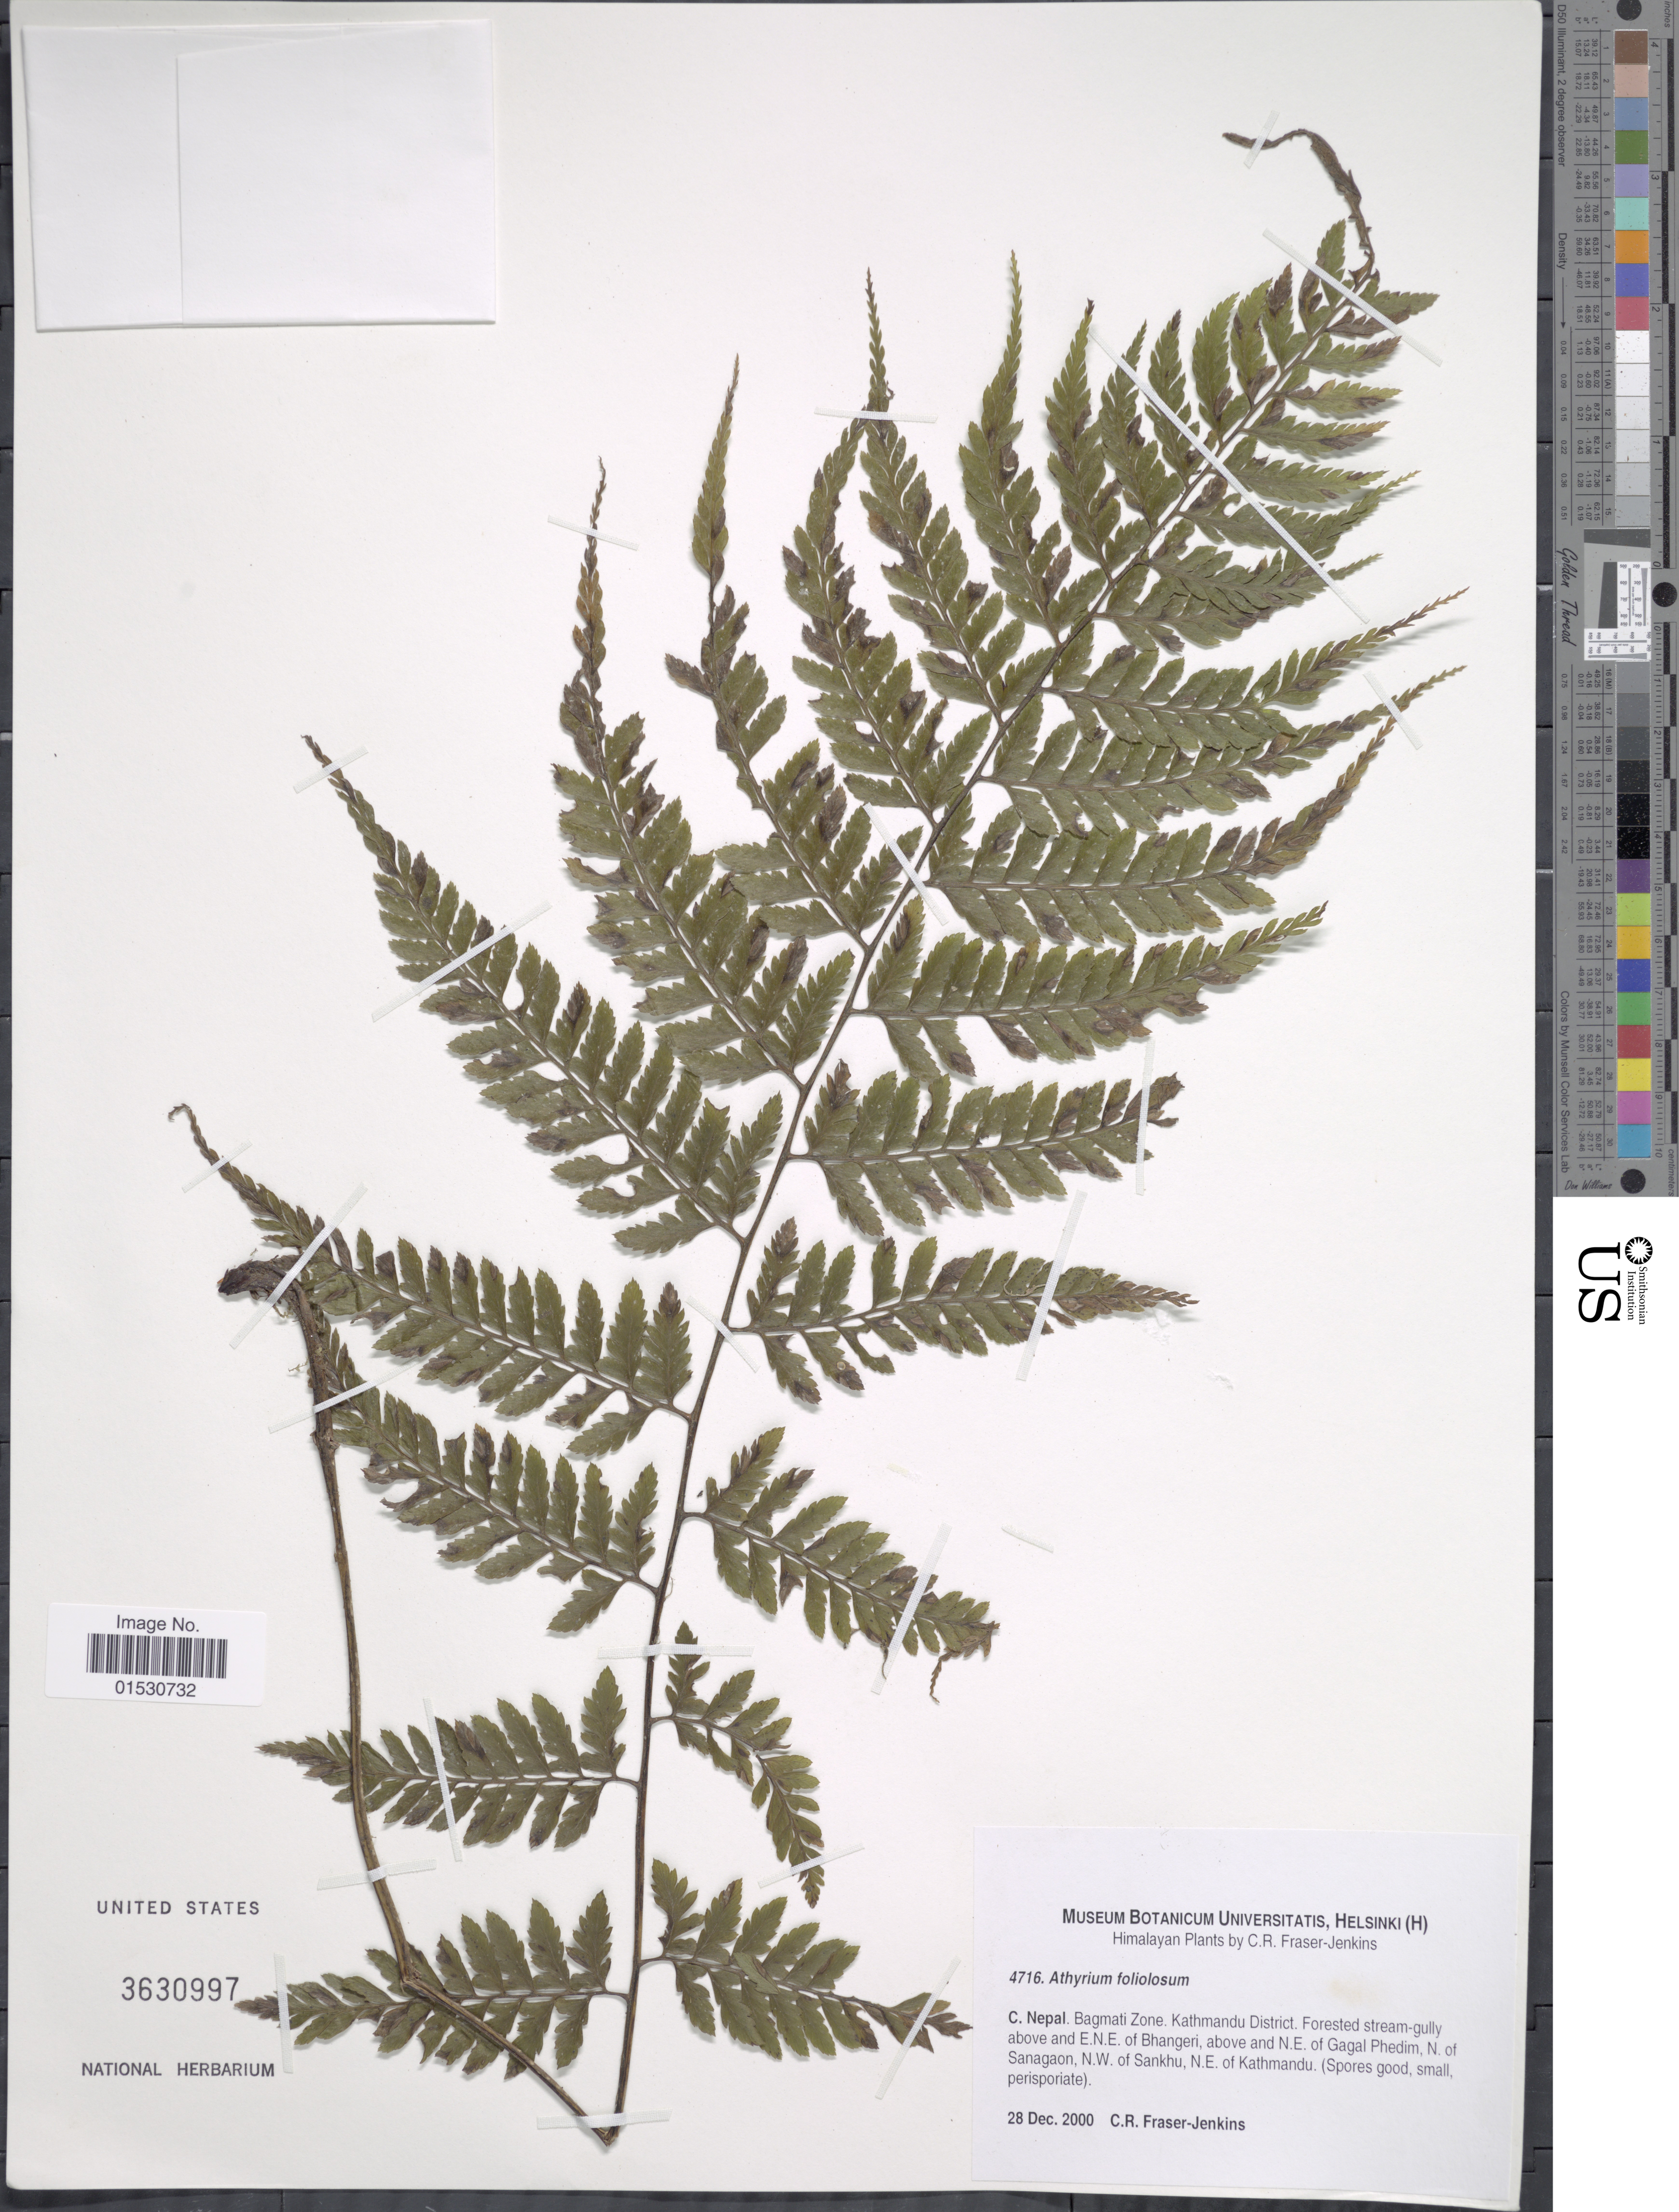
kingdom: Plantae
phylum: Tracheophyta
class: Polypodiopsida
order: Polypodiales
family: Athyriaceae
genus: Athyrium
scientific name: Athyrium foliolosum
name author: (Wall.) T. Moore ex Sm.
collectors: C. R. Fraser-Jenkins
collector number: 4716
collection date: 2000-12-28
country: Nepal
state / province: Bagmati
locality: C. Nepal. Bagmati Zone, Kathmandu District. Forested stream-gully above and E.N.E of Bhangeri, above and N.E. of Gagal Phedim, N. of Sanagaon, N.W. of Sankhu, N.E. Kathmandu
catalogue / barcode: US 3630997